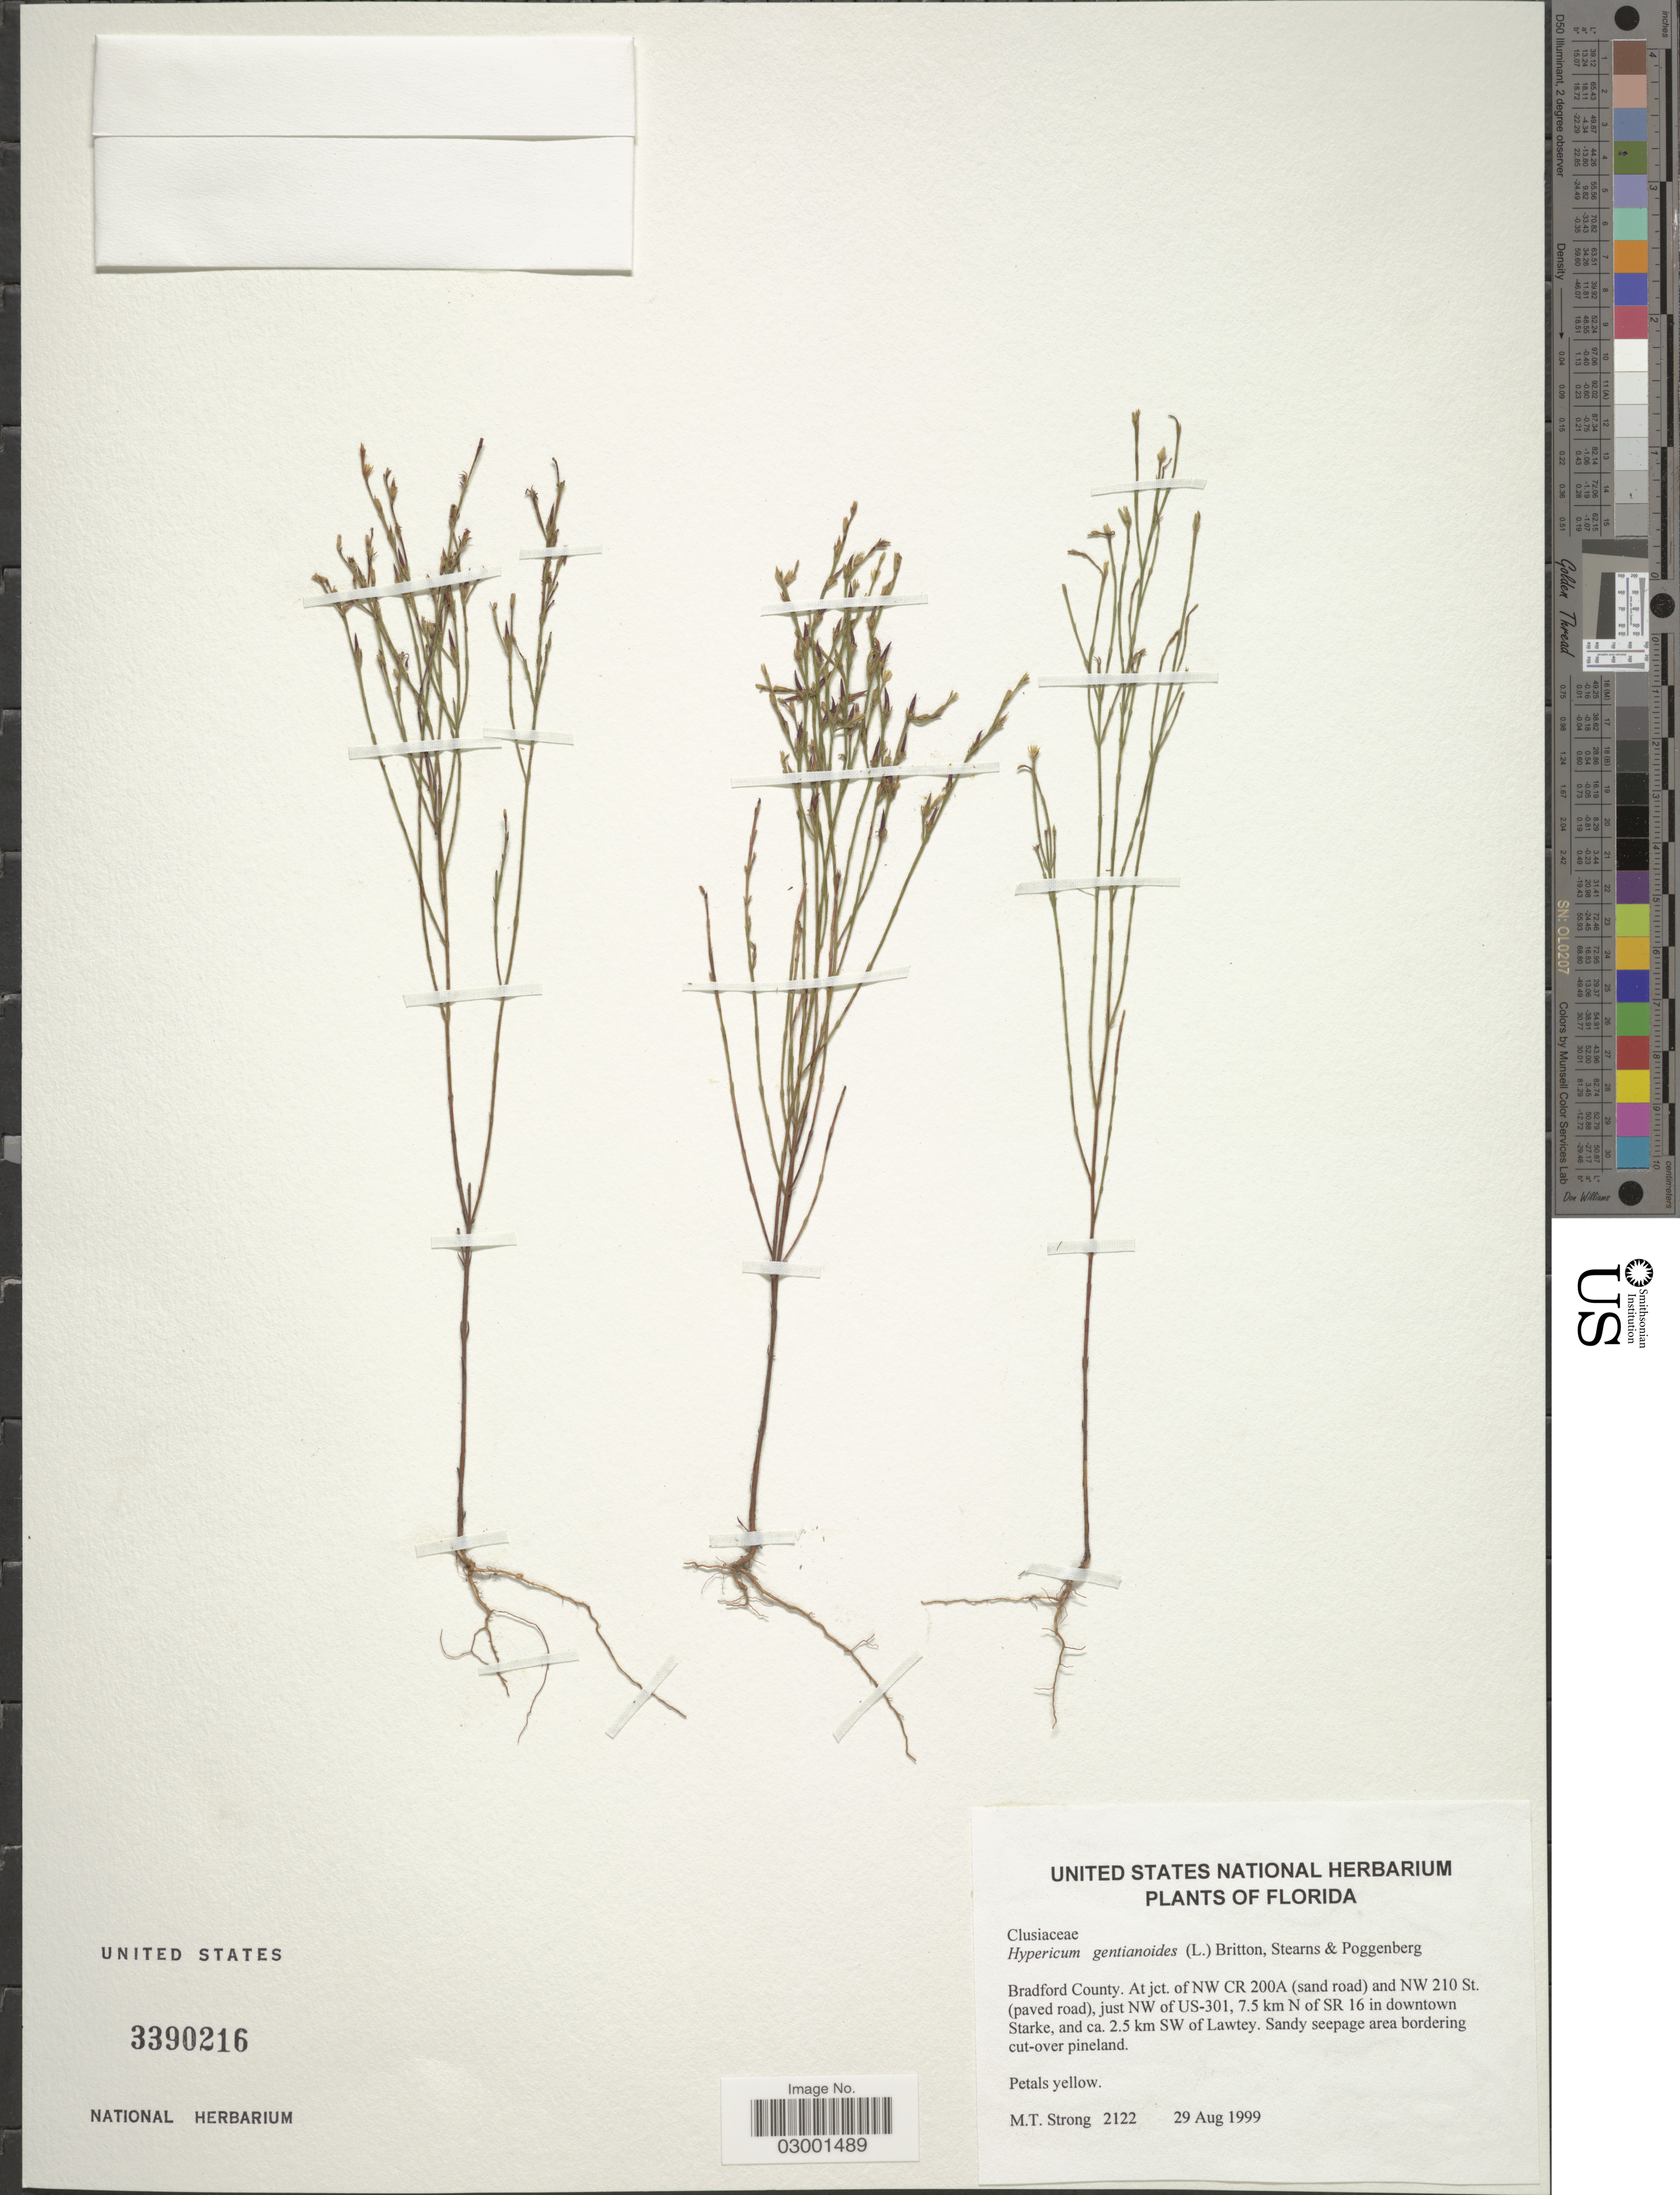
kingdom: Plantae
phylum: Tracheophyta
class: Magnoliopsida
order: Malpighiales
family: Hypericaceae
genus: Hypericum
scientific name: Hypericum gentianoides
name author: (L.) Britton, Stearns & Poggenb.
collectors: M. T. Strong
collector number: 2122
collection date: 1999-08-29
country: United States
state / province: Florida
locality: Bradford County. At jct. of NW CR 200A (sand road) and NW 210 ST. (paved road), just NW of US-301, 7.5 km N of SR 16 in downtown Starke, and ca. 2.5 km SW of Lawtey.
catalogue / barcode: US 3390216